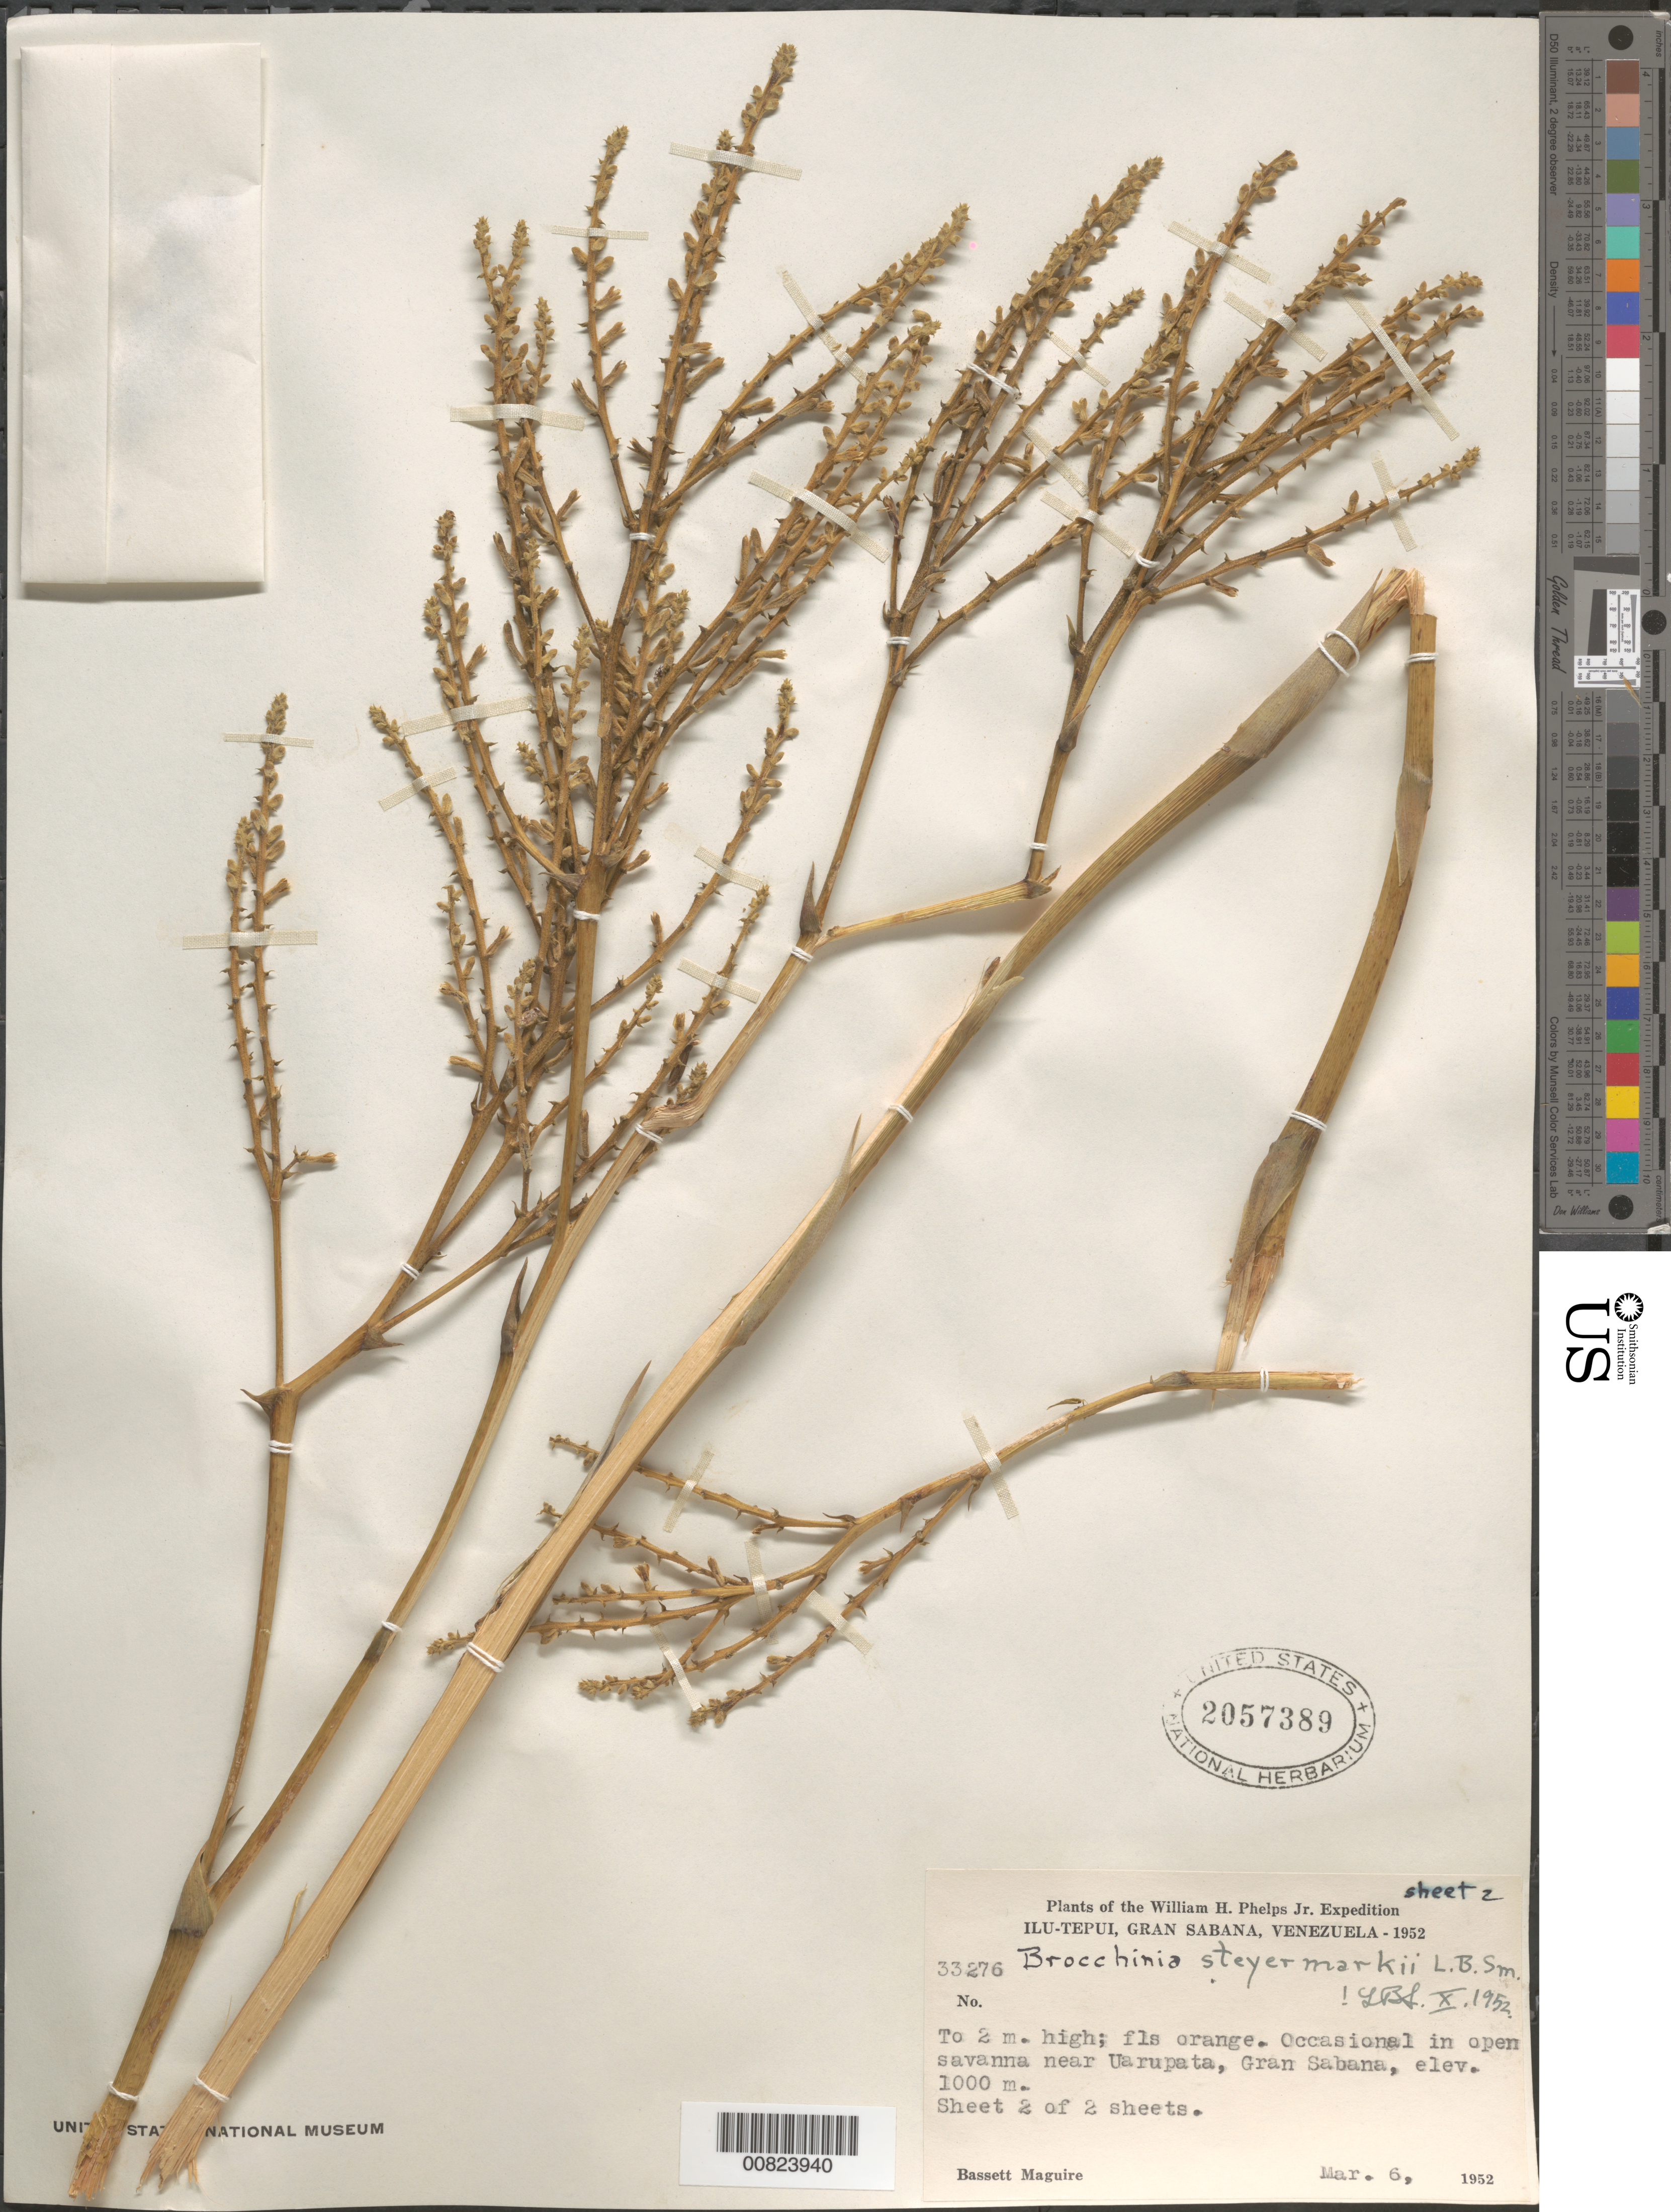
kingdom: Plantae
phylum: Tracheophyta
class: Liliopsida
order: Poales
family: Bromeliaceae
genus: Brocchinia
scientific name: Brocchinia steyermarkii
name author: L.B. Sm.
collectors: B. Maguire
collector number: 33276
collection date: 1952-03-06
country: Venezuela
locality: Ilu-Tepui, Gran Sabana. Occasional in open savanna near Uarupata, Gran Sabana.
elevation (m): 1000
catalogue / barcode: US 2057389